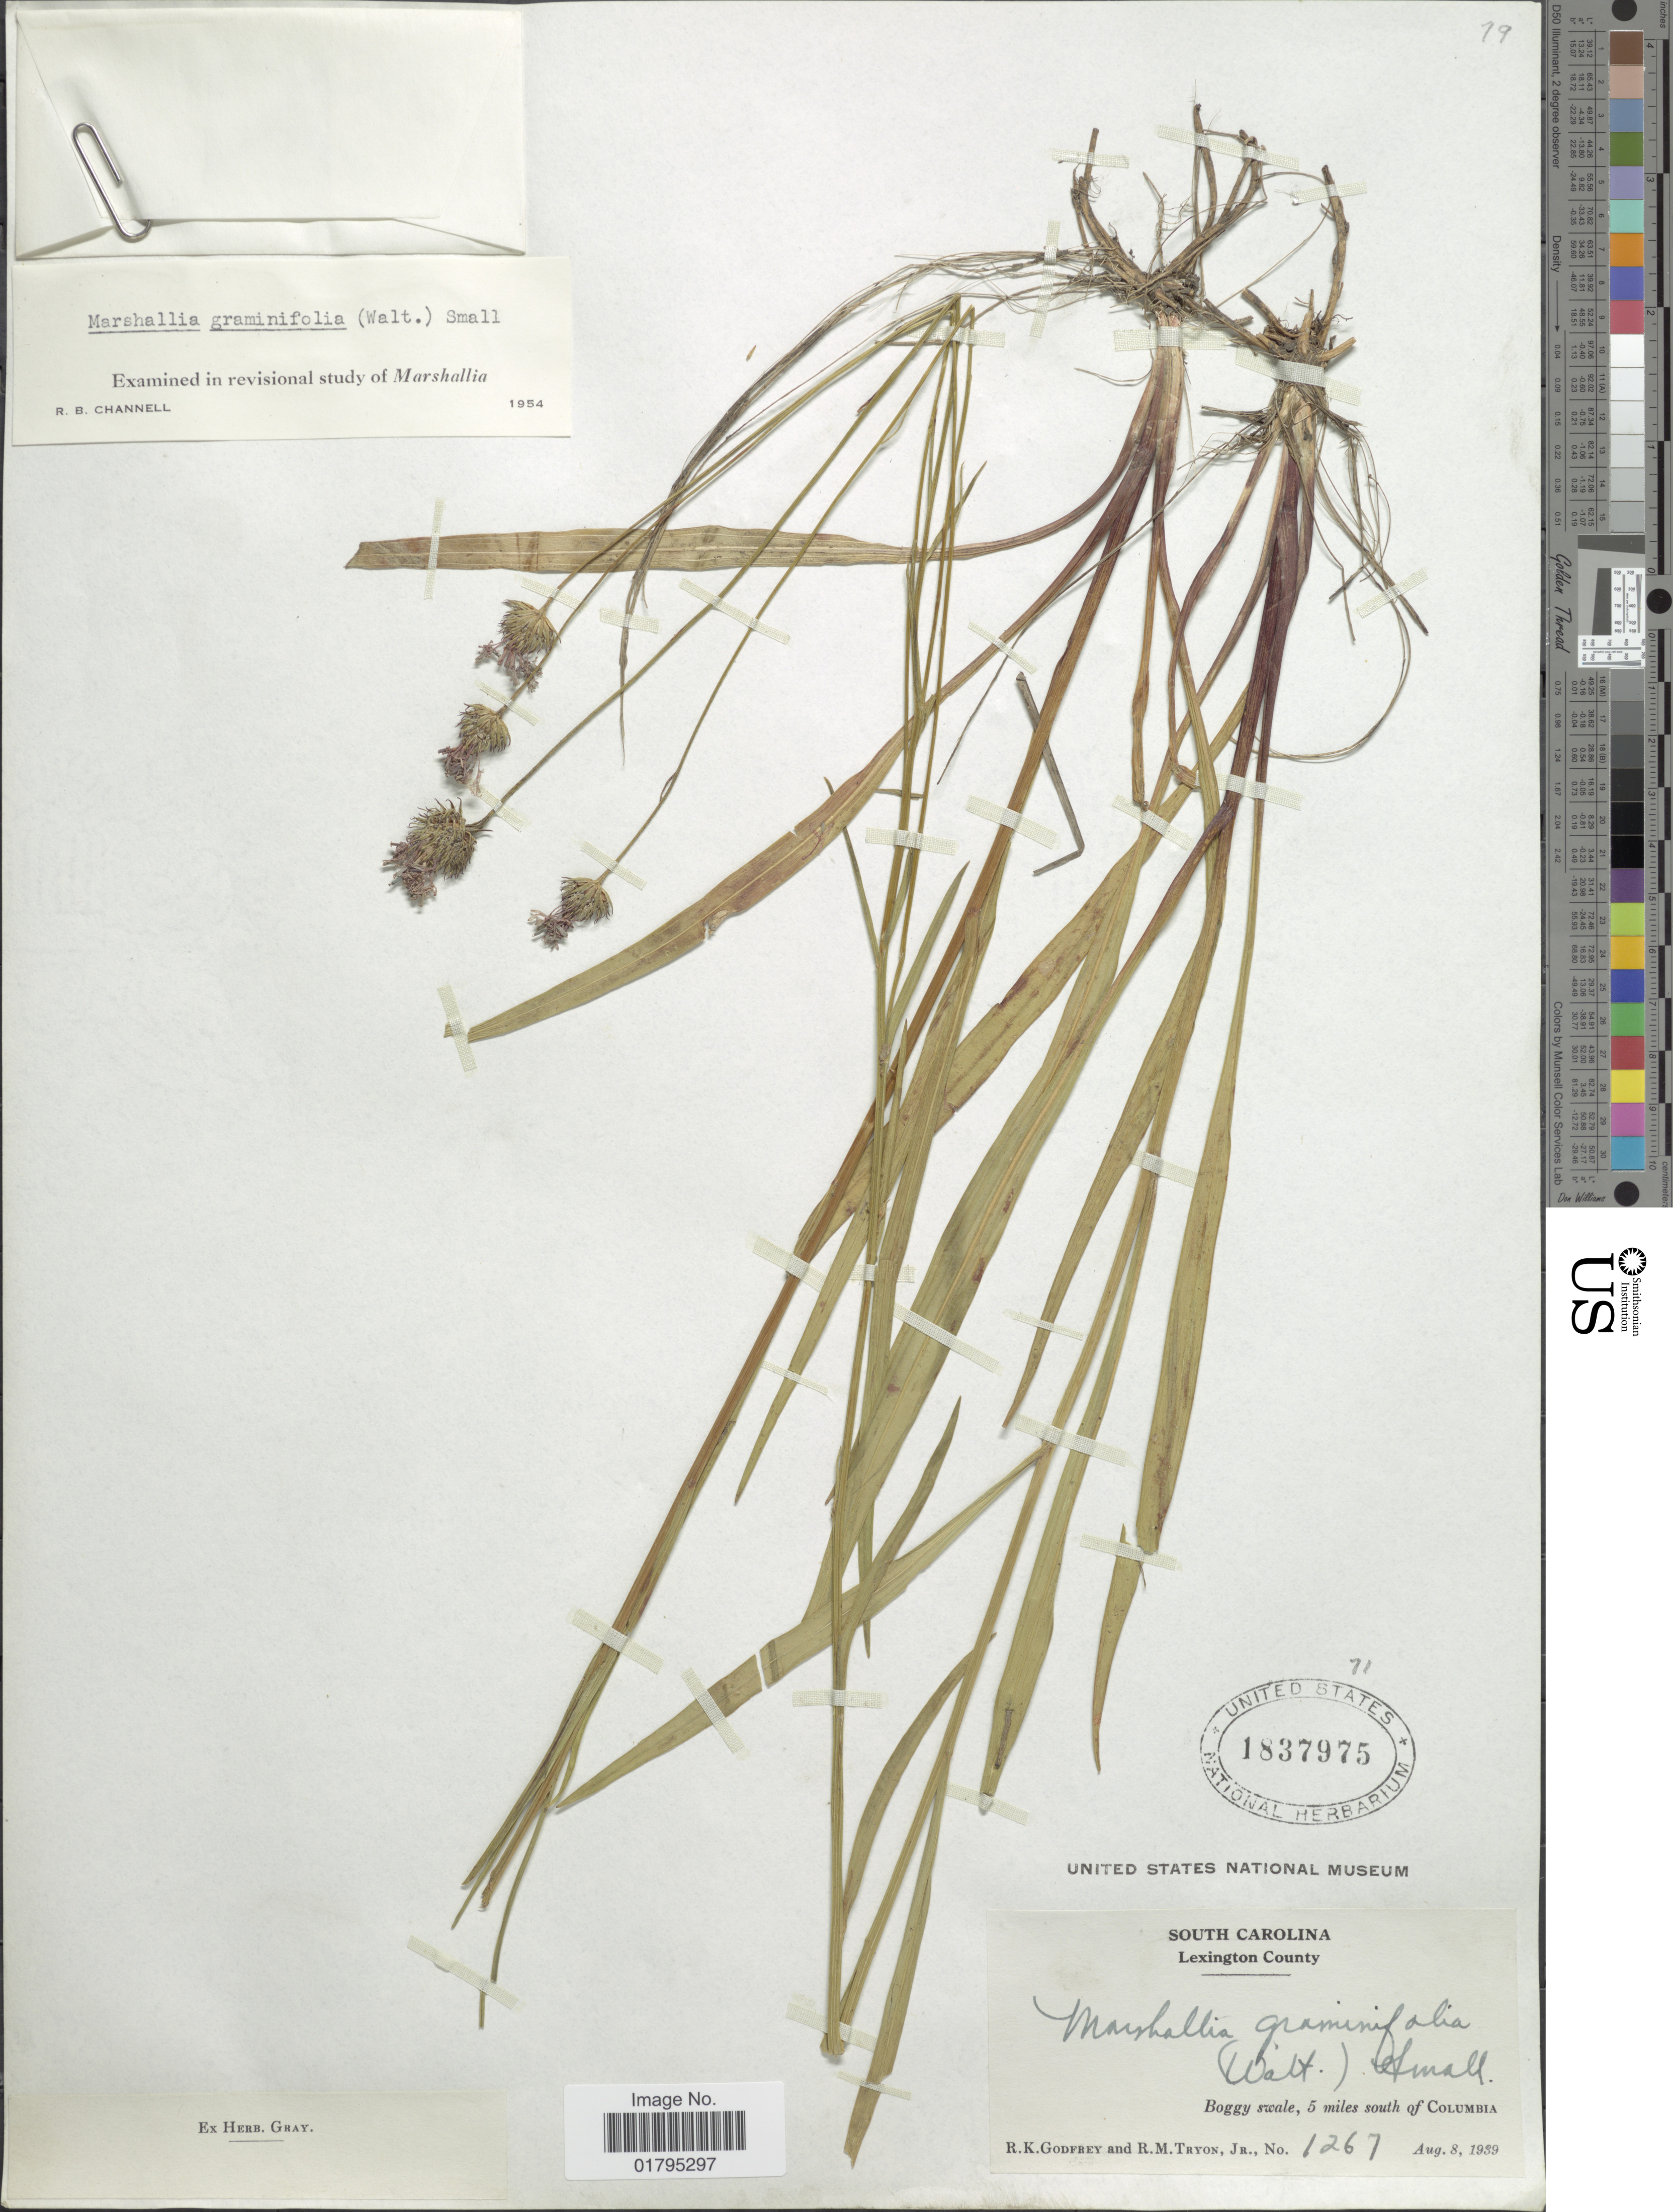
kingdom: Plantae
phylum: Tracheophyta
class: Magnoliopsida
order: Asterales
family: Asteraceae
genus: Marshallia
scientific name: Marshallia graminifolia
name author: (Walter) Small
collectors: R. K. Godfrey & R. M. Tryon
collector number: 1267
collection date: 1939-08-08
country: United States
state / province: South Carolina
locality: South Carolina. Lexington County, Boggy shade, 5 miles south of Carolina.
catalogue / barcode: US 1837975